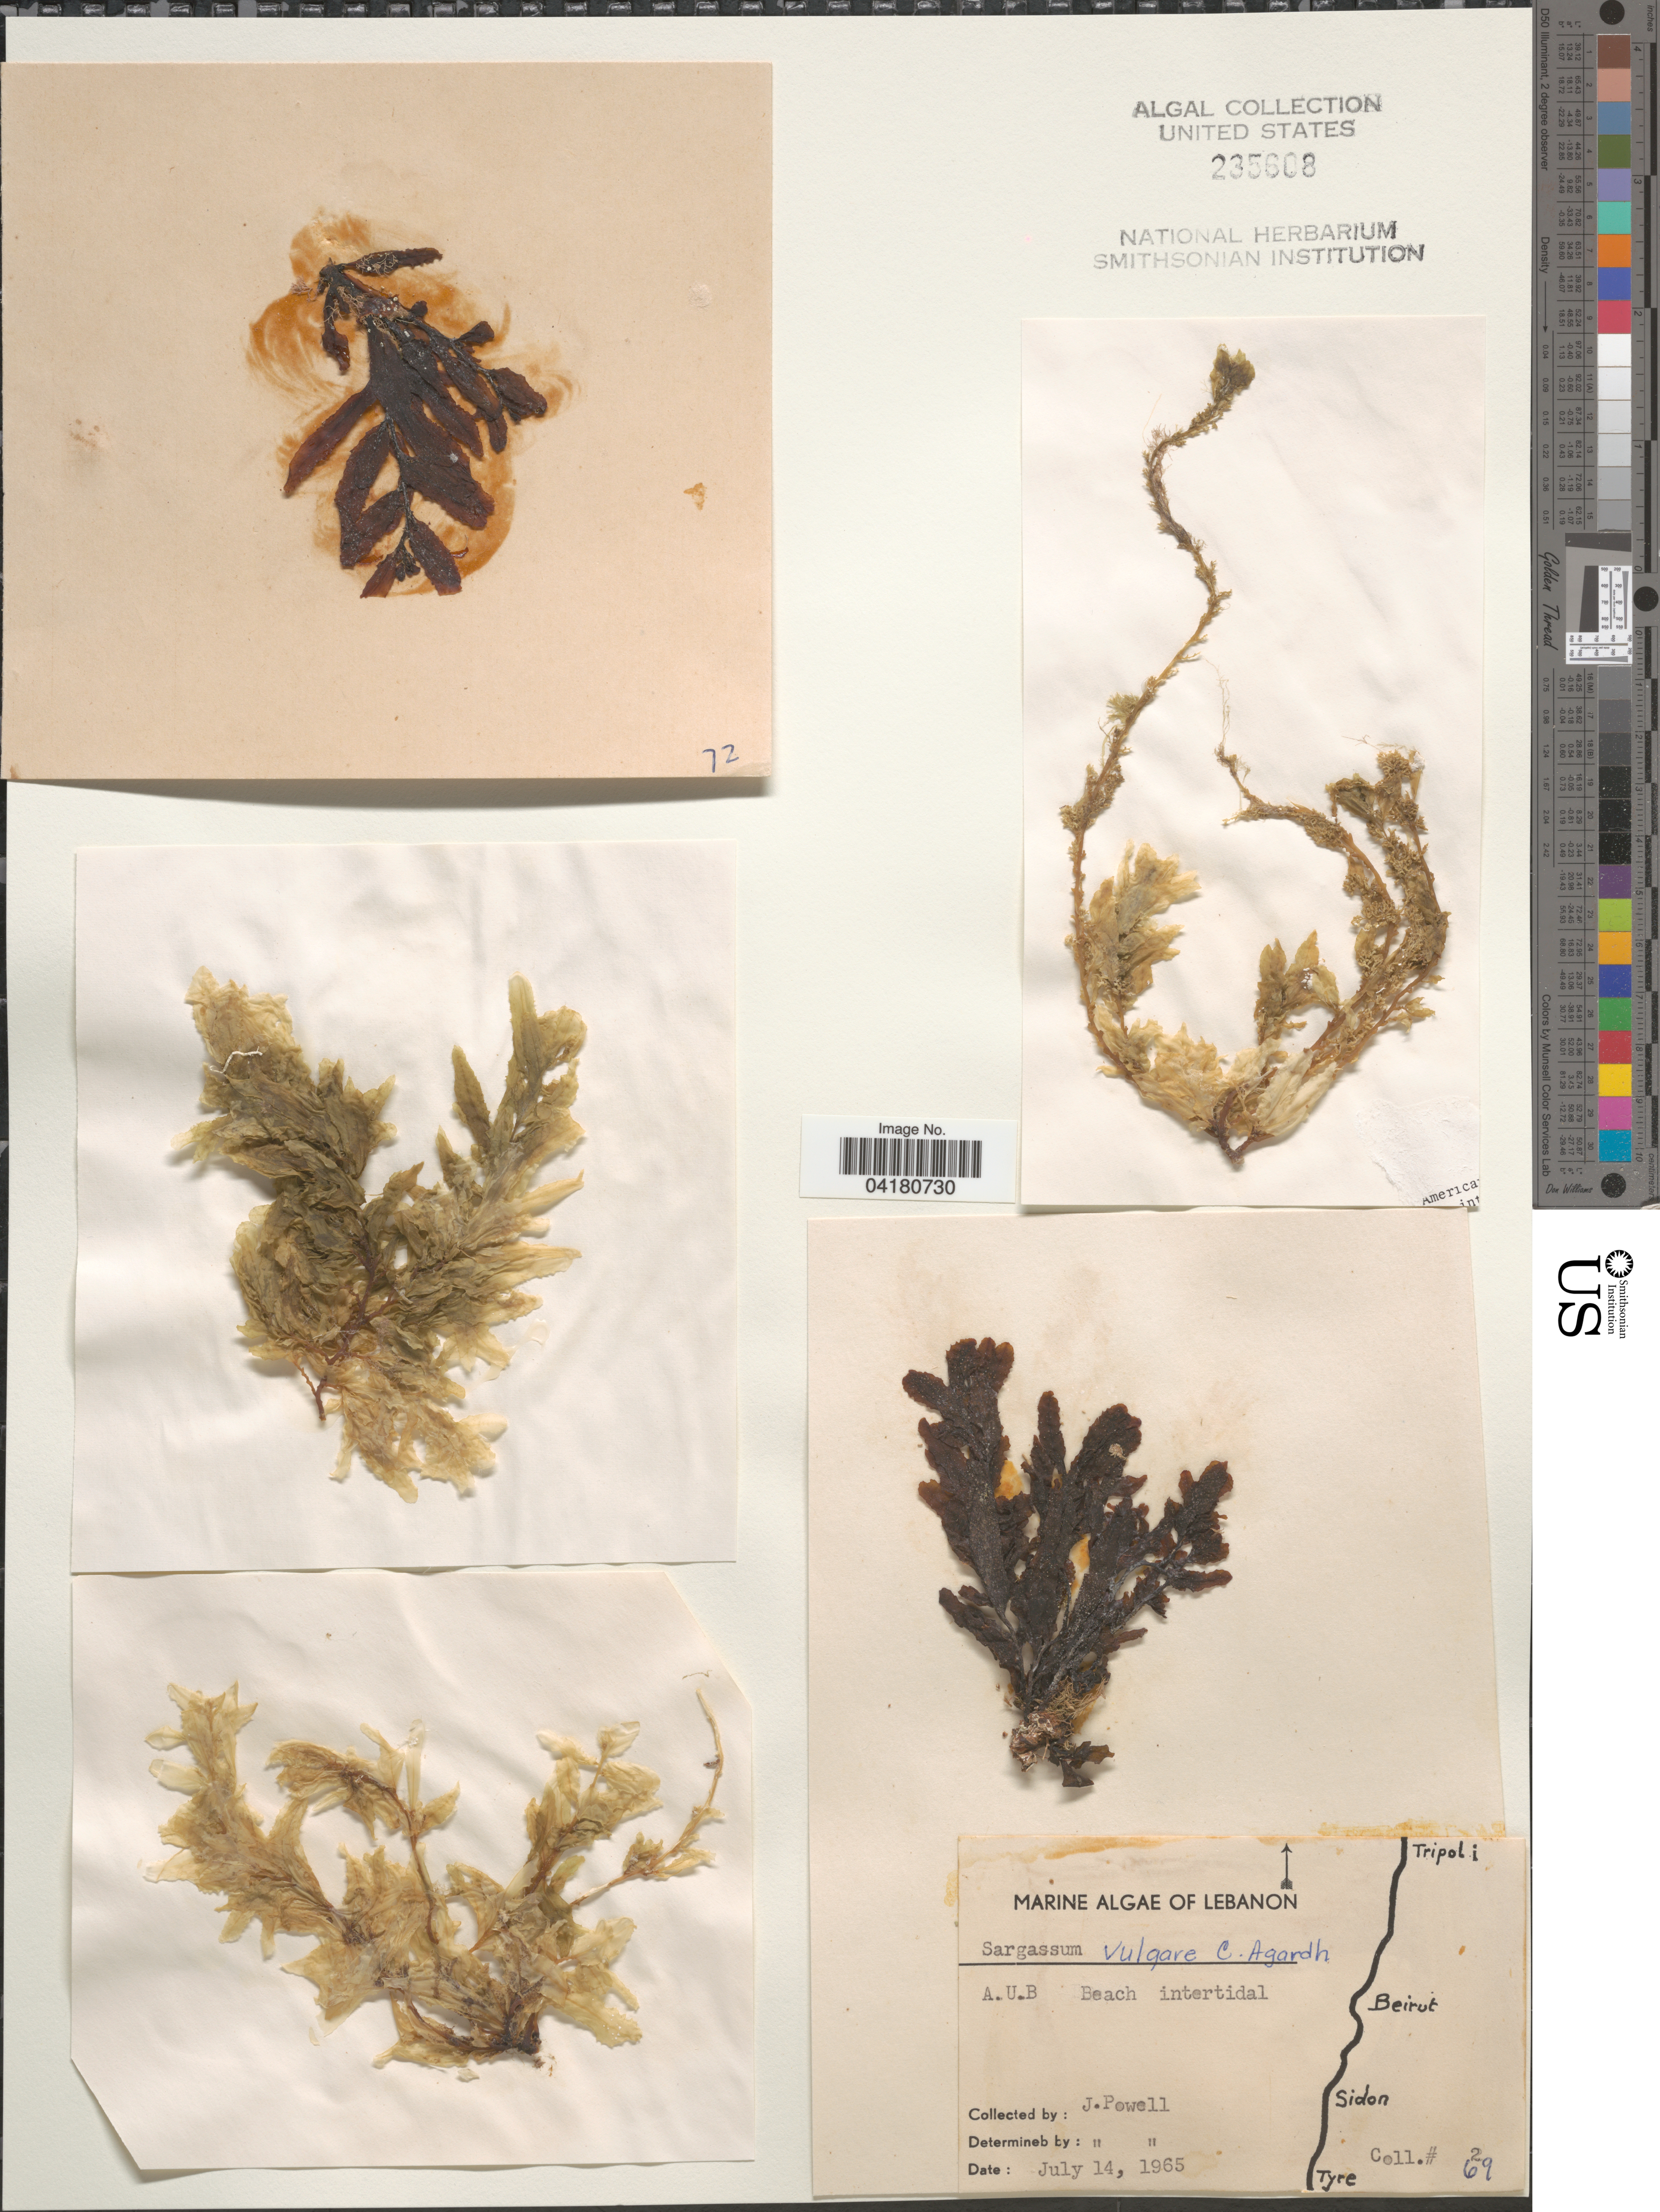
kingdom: Chromista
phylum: Ochrophyta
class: Phaeophyceae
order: Fucales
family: Sargassaceae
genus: Sargassum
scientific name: Sargassum vulgare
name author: C. Agardh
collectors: J. Powell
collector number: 69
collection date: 1965-07-14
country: Lebanon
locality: A.U.B. Beach intertidal.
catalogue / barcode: US 235608